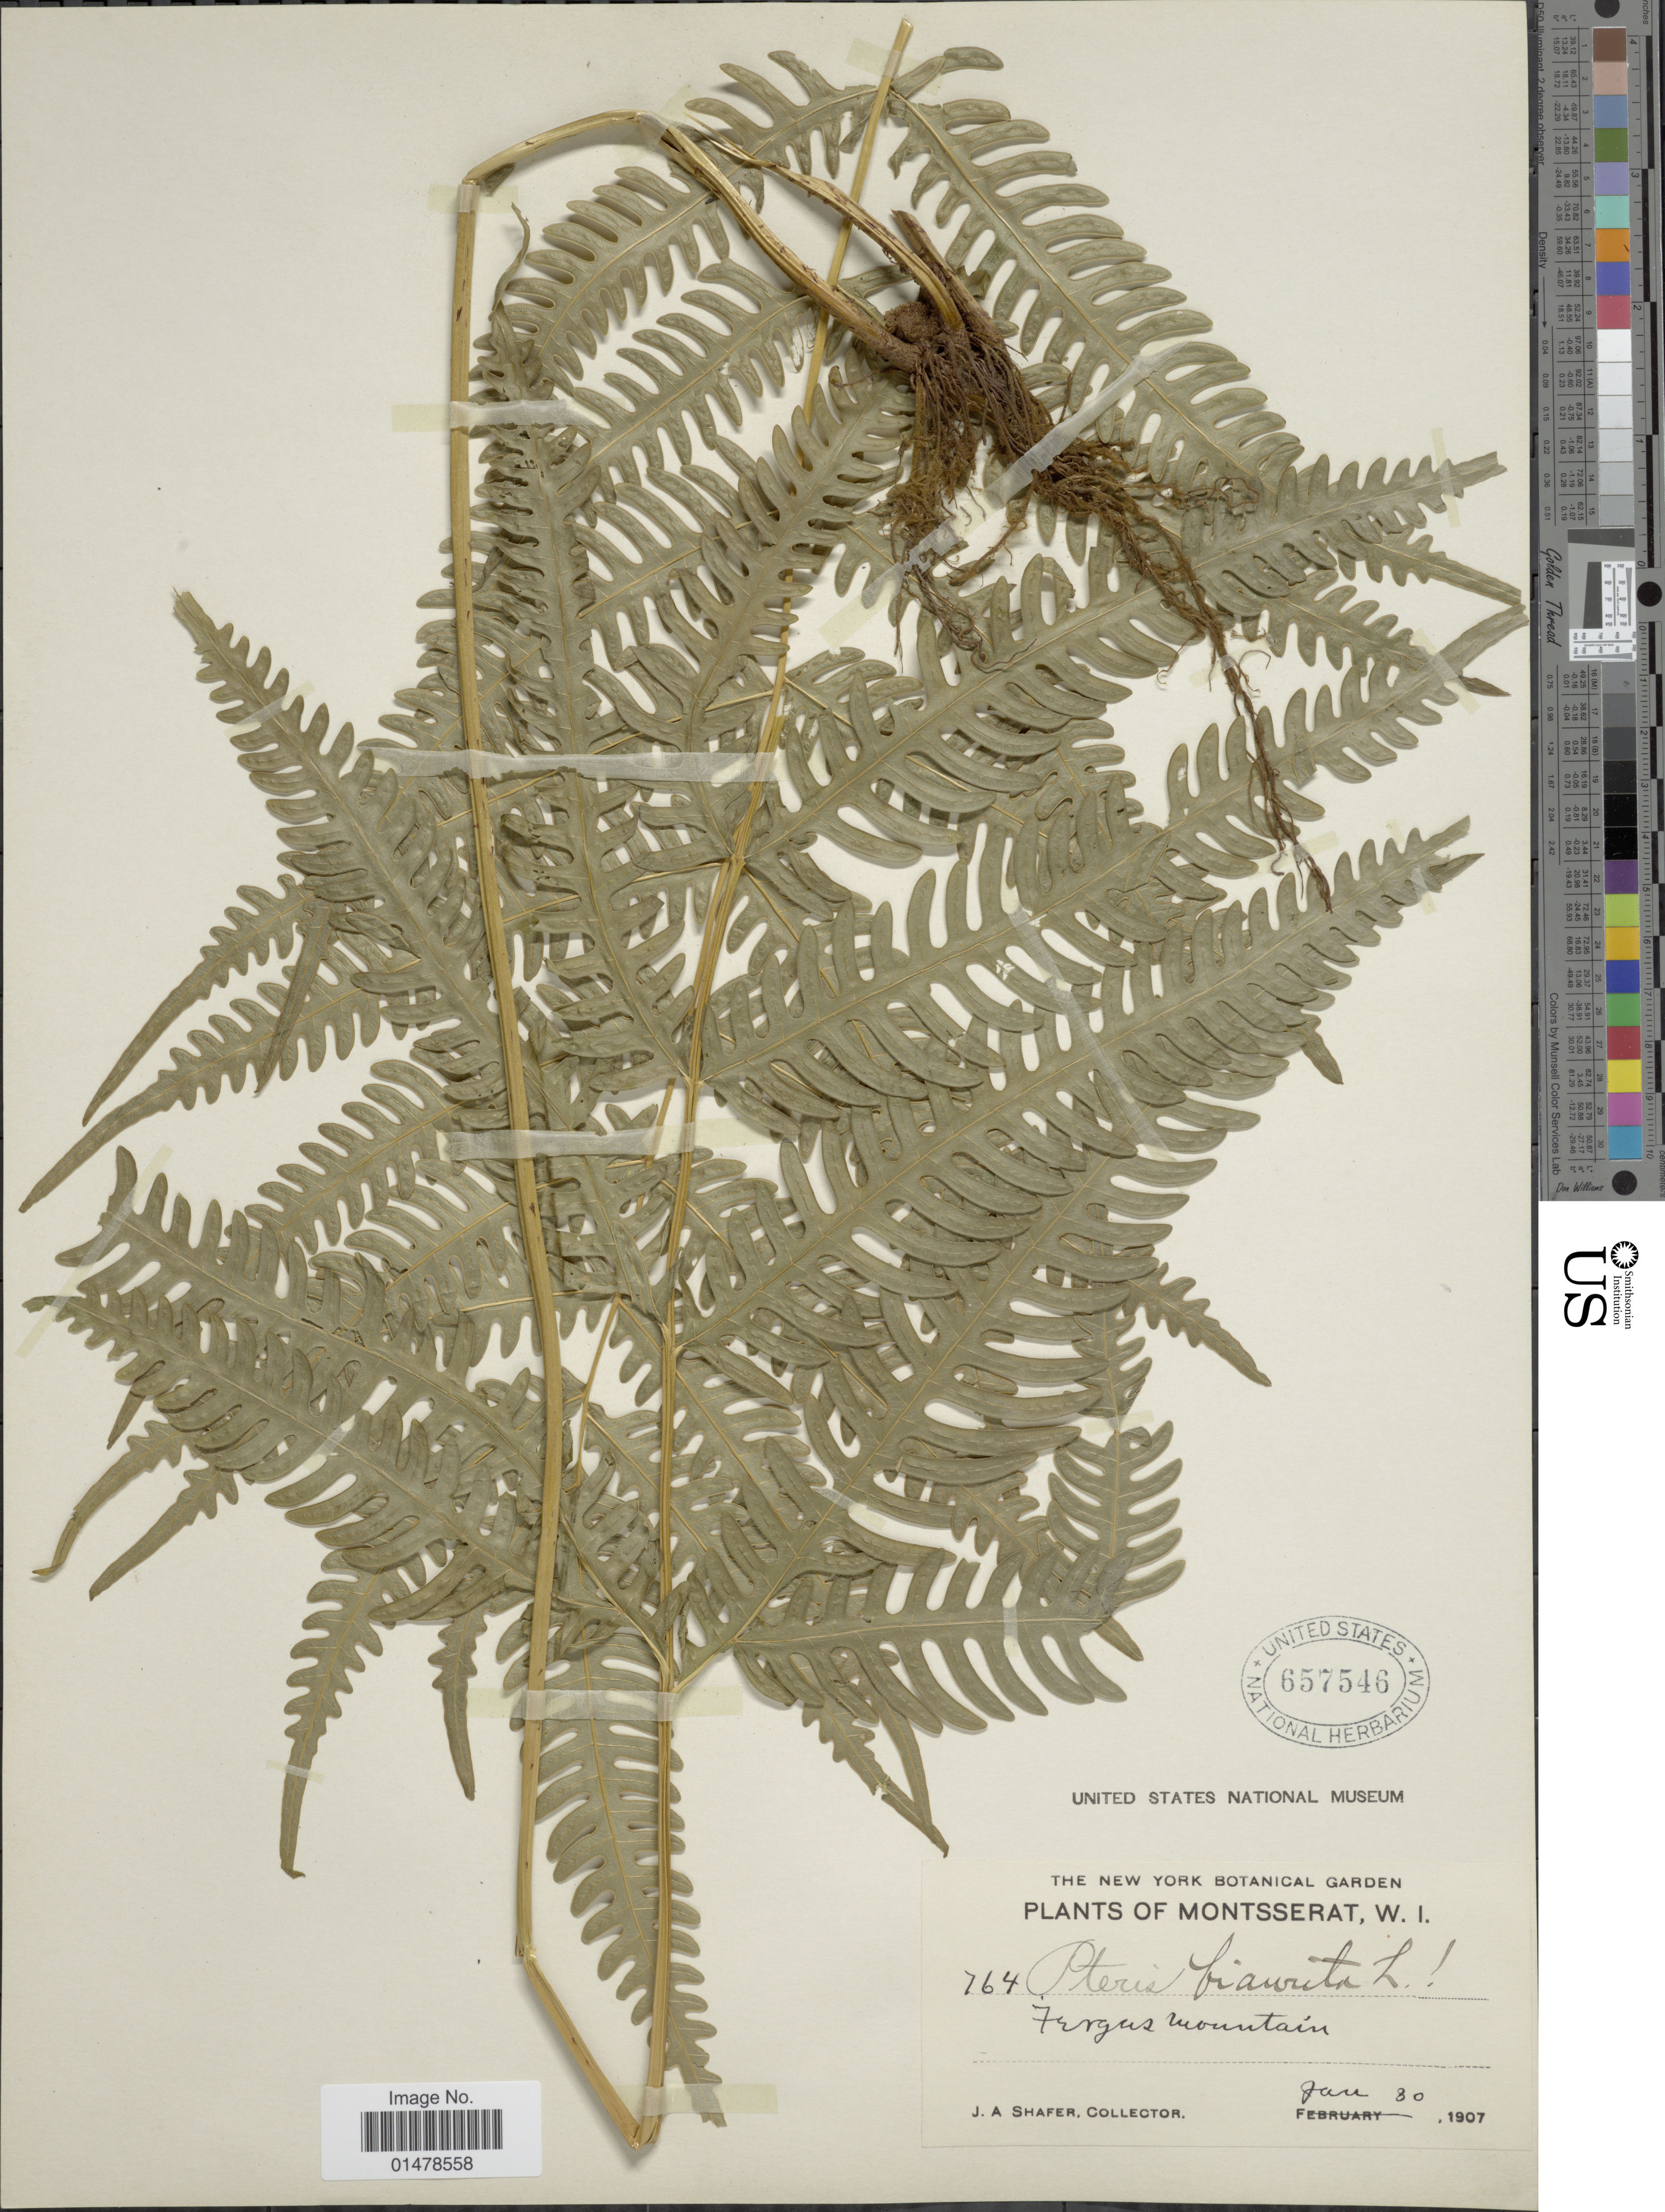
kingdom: Plantae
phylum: Tracheophyta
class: Polypodiopsida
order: Polypodiales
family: Pteridaceae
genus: Pteris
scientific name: Pteris biaurita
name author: L.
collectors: J. A. Shafer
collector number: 764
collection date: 1907-01-30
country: Montserrat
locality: W.I., Fergus Mountain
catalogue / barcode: US 657546